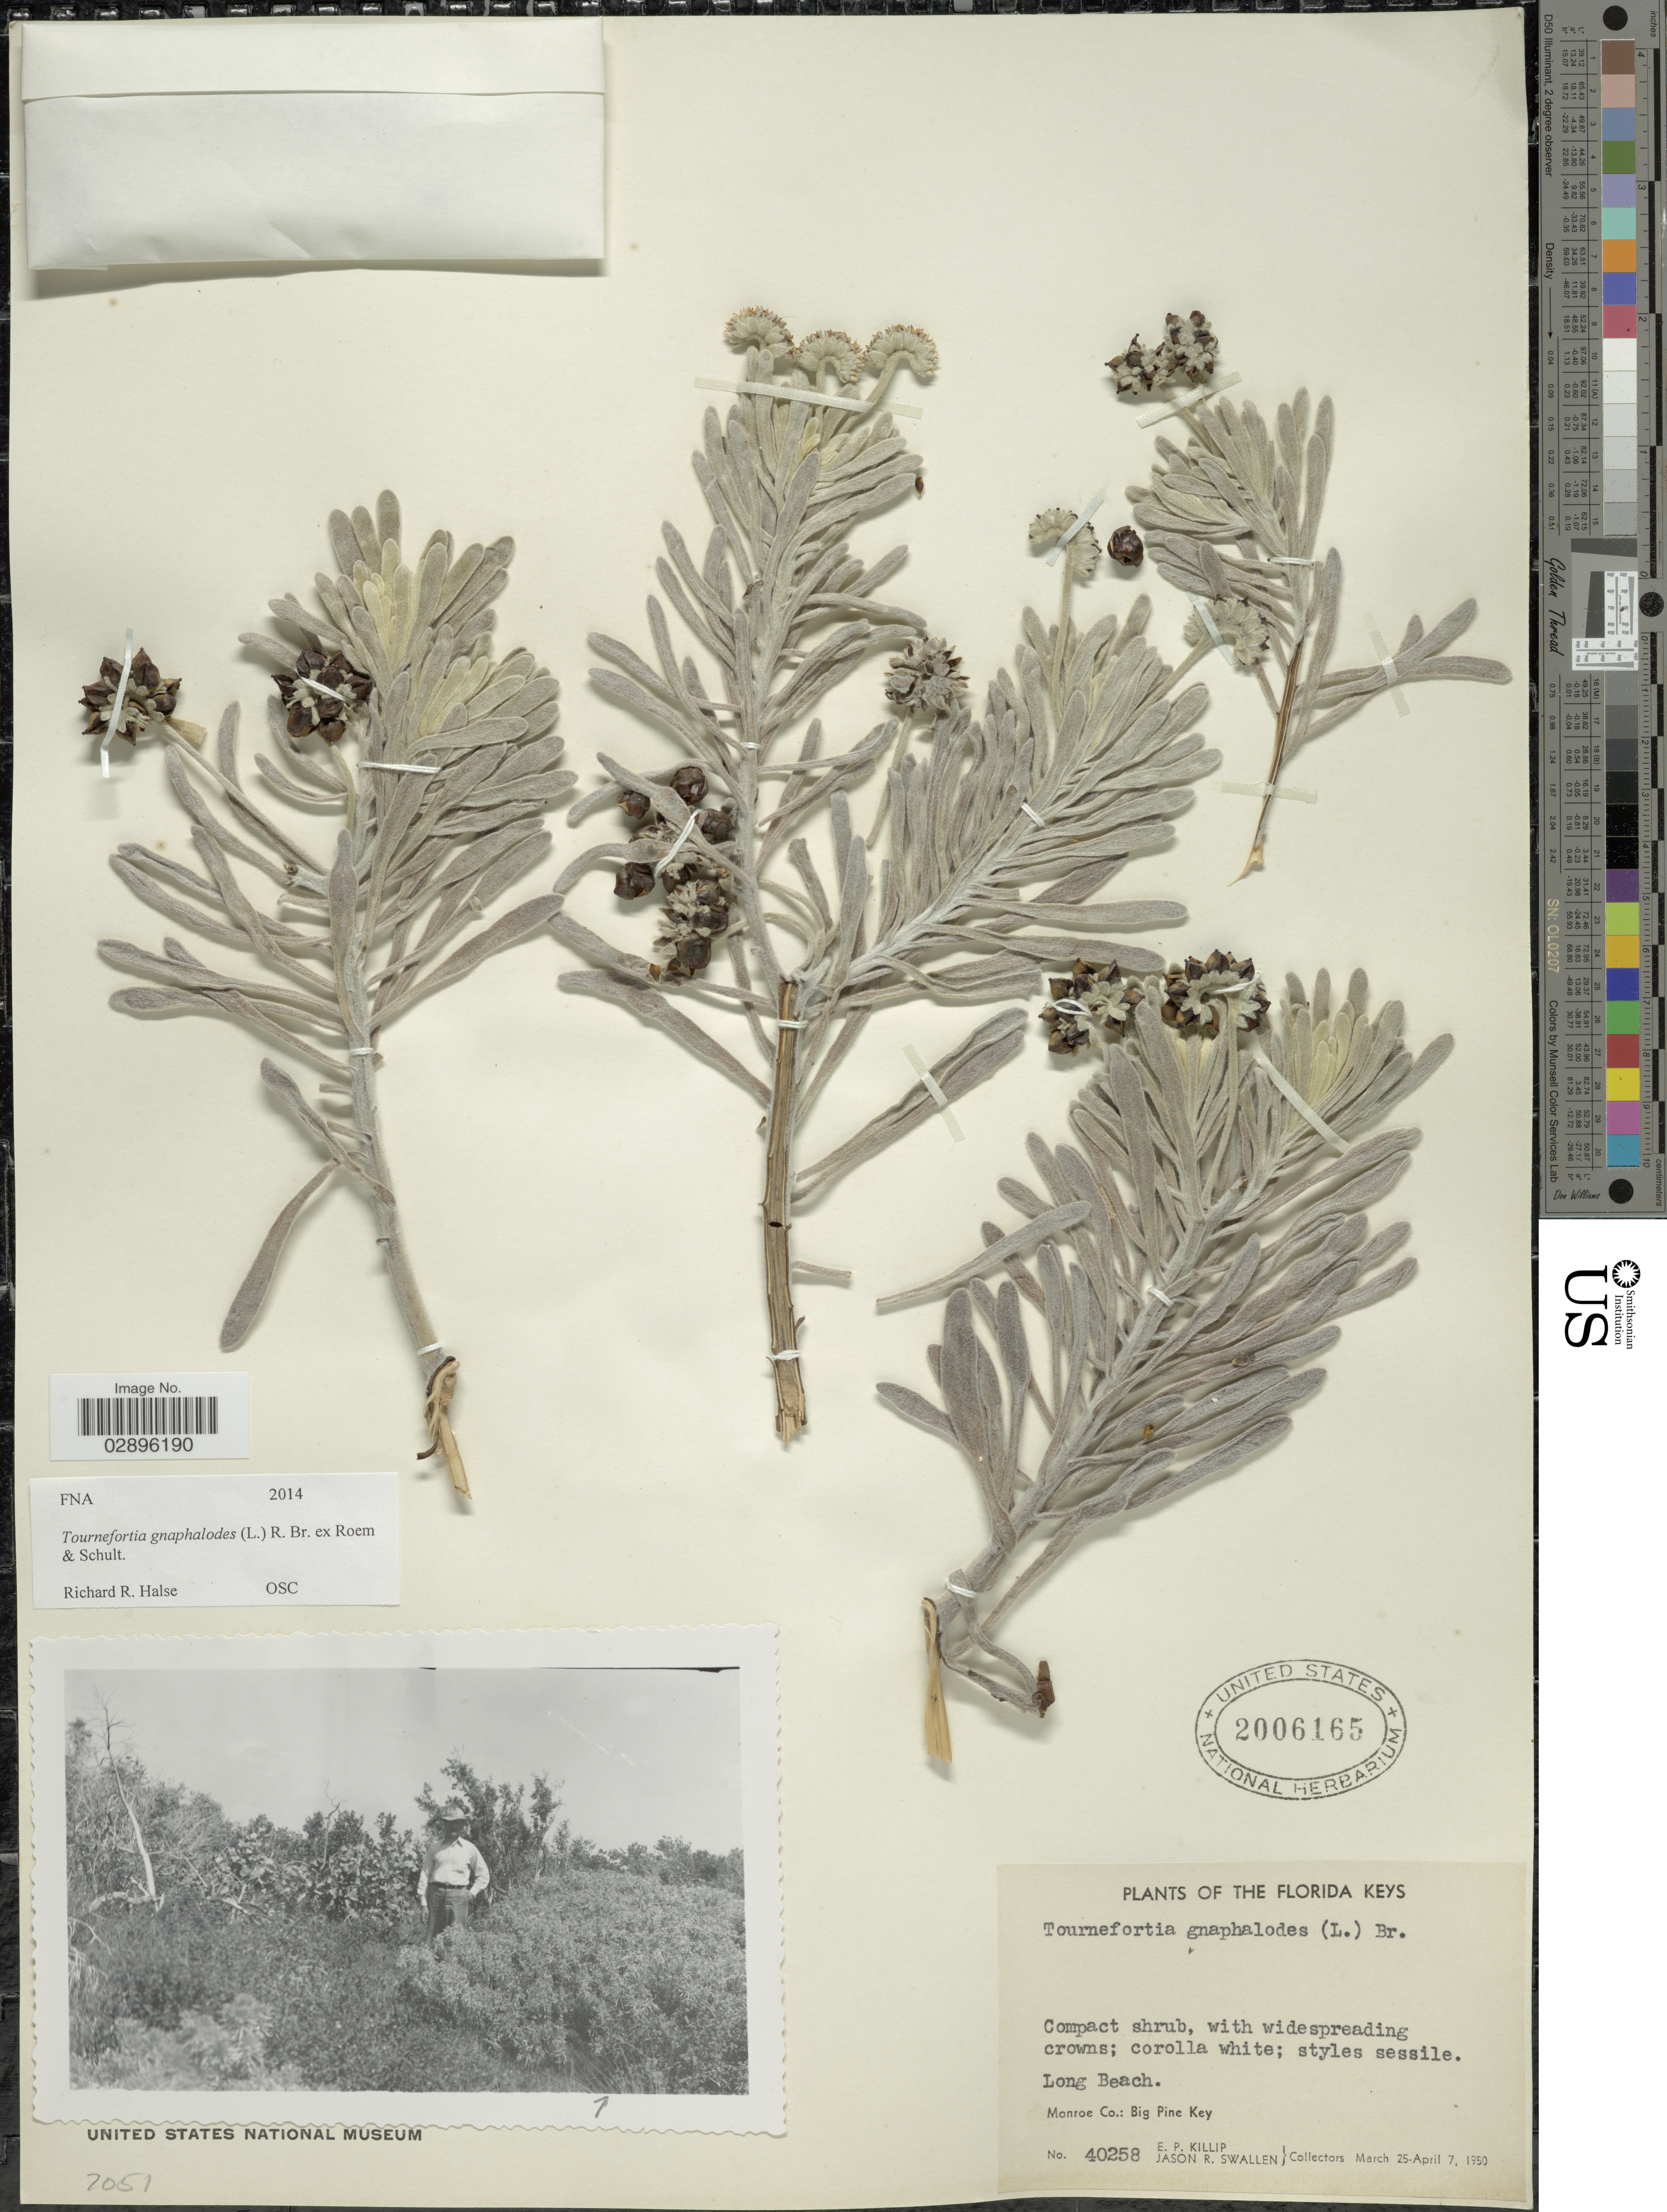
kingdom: Plantae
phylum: Tracheophyta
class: Magnoliopsida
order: Boraginales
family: Heliotropiaceae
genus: Tournefortia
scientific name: Tournefortia gnaphalodes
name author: (L.) R. Br. ex Roem. & Schult.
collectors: E. P. Killip & J. R. Swallen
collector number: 40258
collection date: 1950-03-25/1950-04-07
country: United States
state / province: Florida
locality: The Florida Keys, Long Beach, Monroe Co.: Big Pine Key.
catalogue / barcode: US 2006165